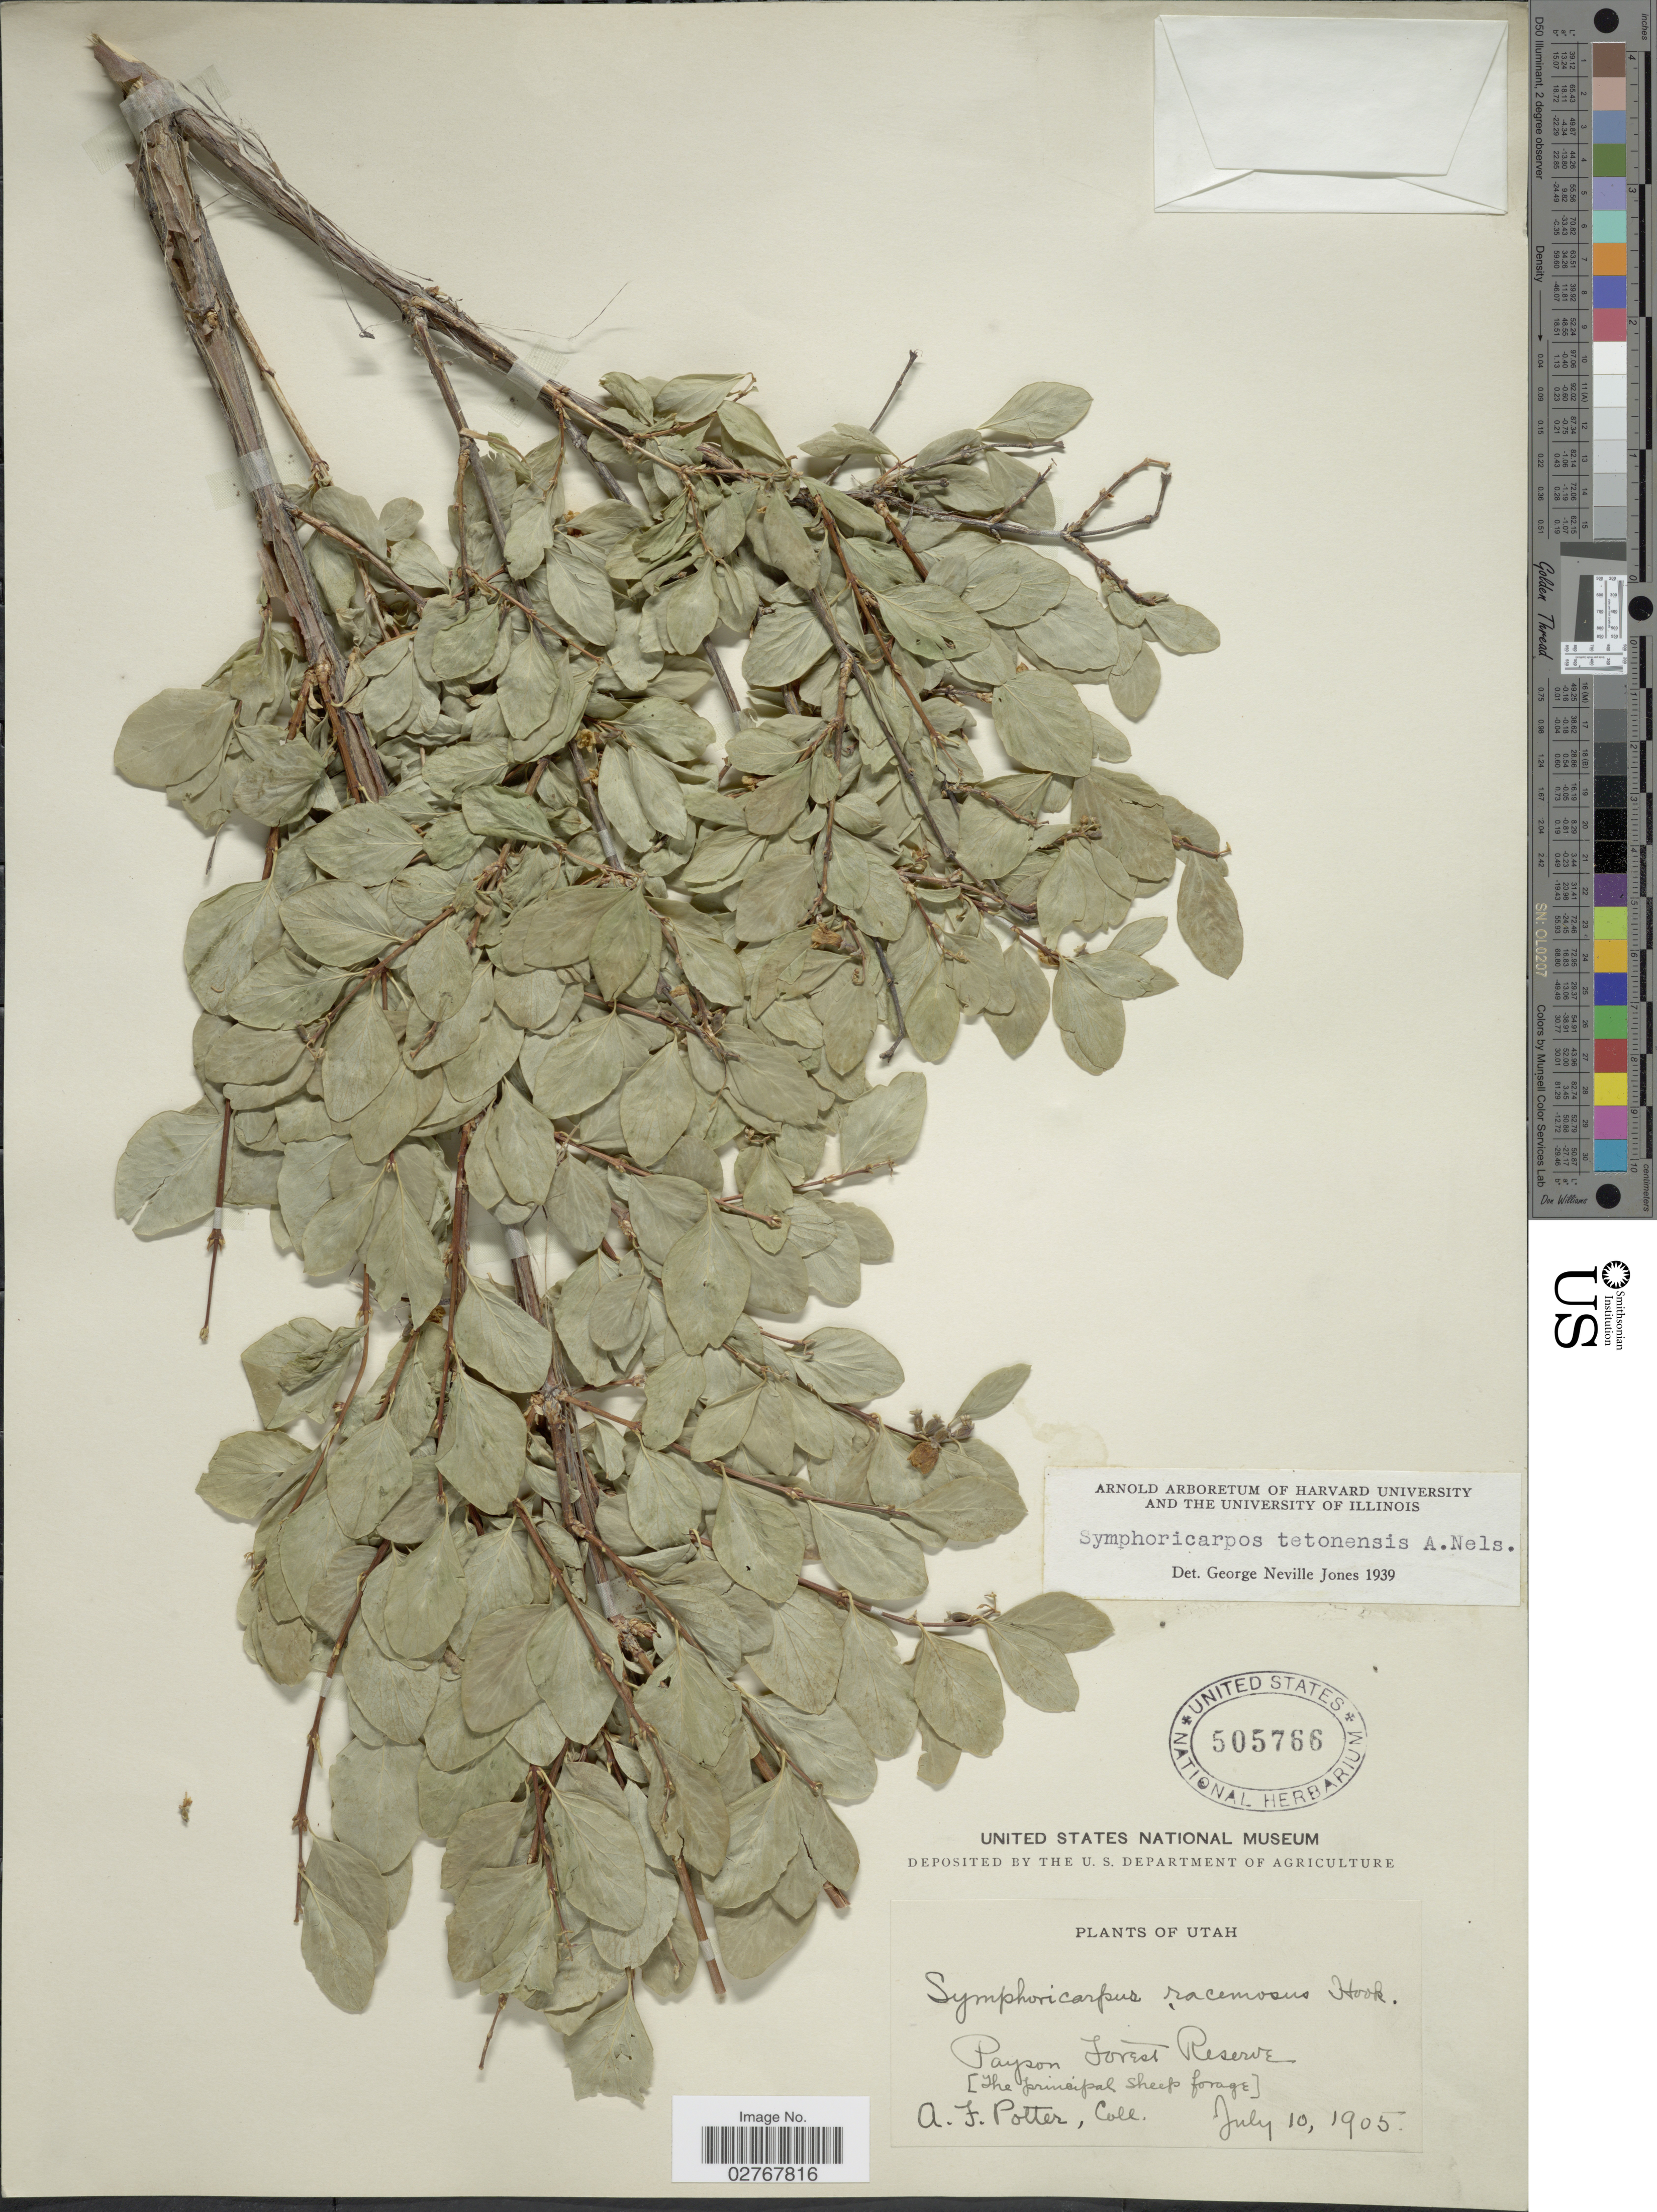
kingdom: Plantae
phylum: Tracheophyta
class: Magnoliopsida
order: Dipsacales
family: Caprifoliaceae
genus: Symphoricarpos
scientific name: Symphoricarpos tetonensis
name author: A. Nelson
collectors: A. Potter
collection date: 1905-07-10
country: United States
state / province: Utah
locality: Payson Forest Reserve (The Principal Sheep forage)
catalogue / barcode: US 505766